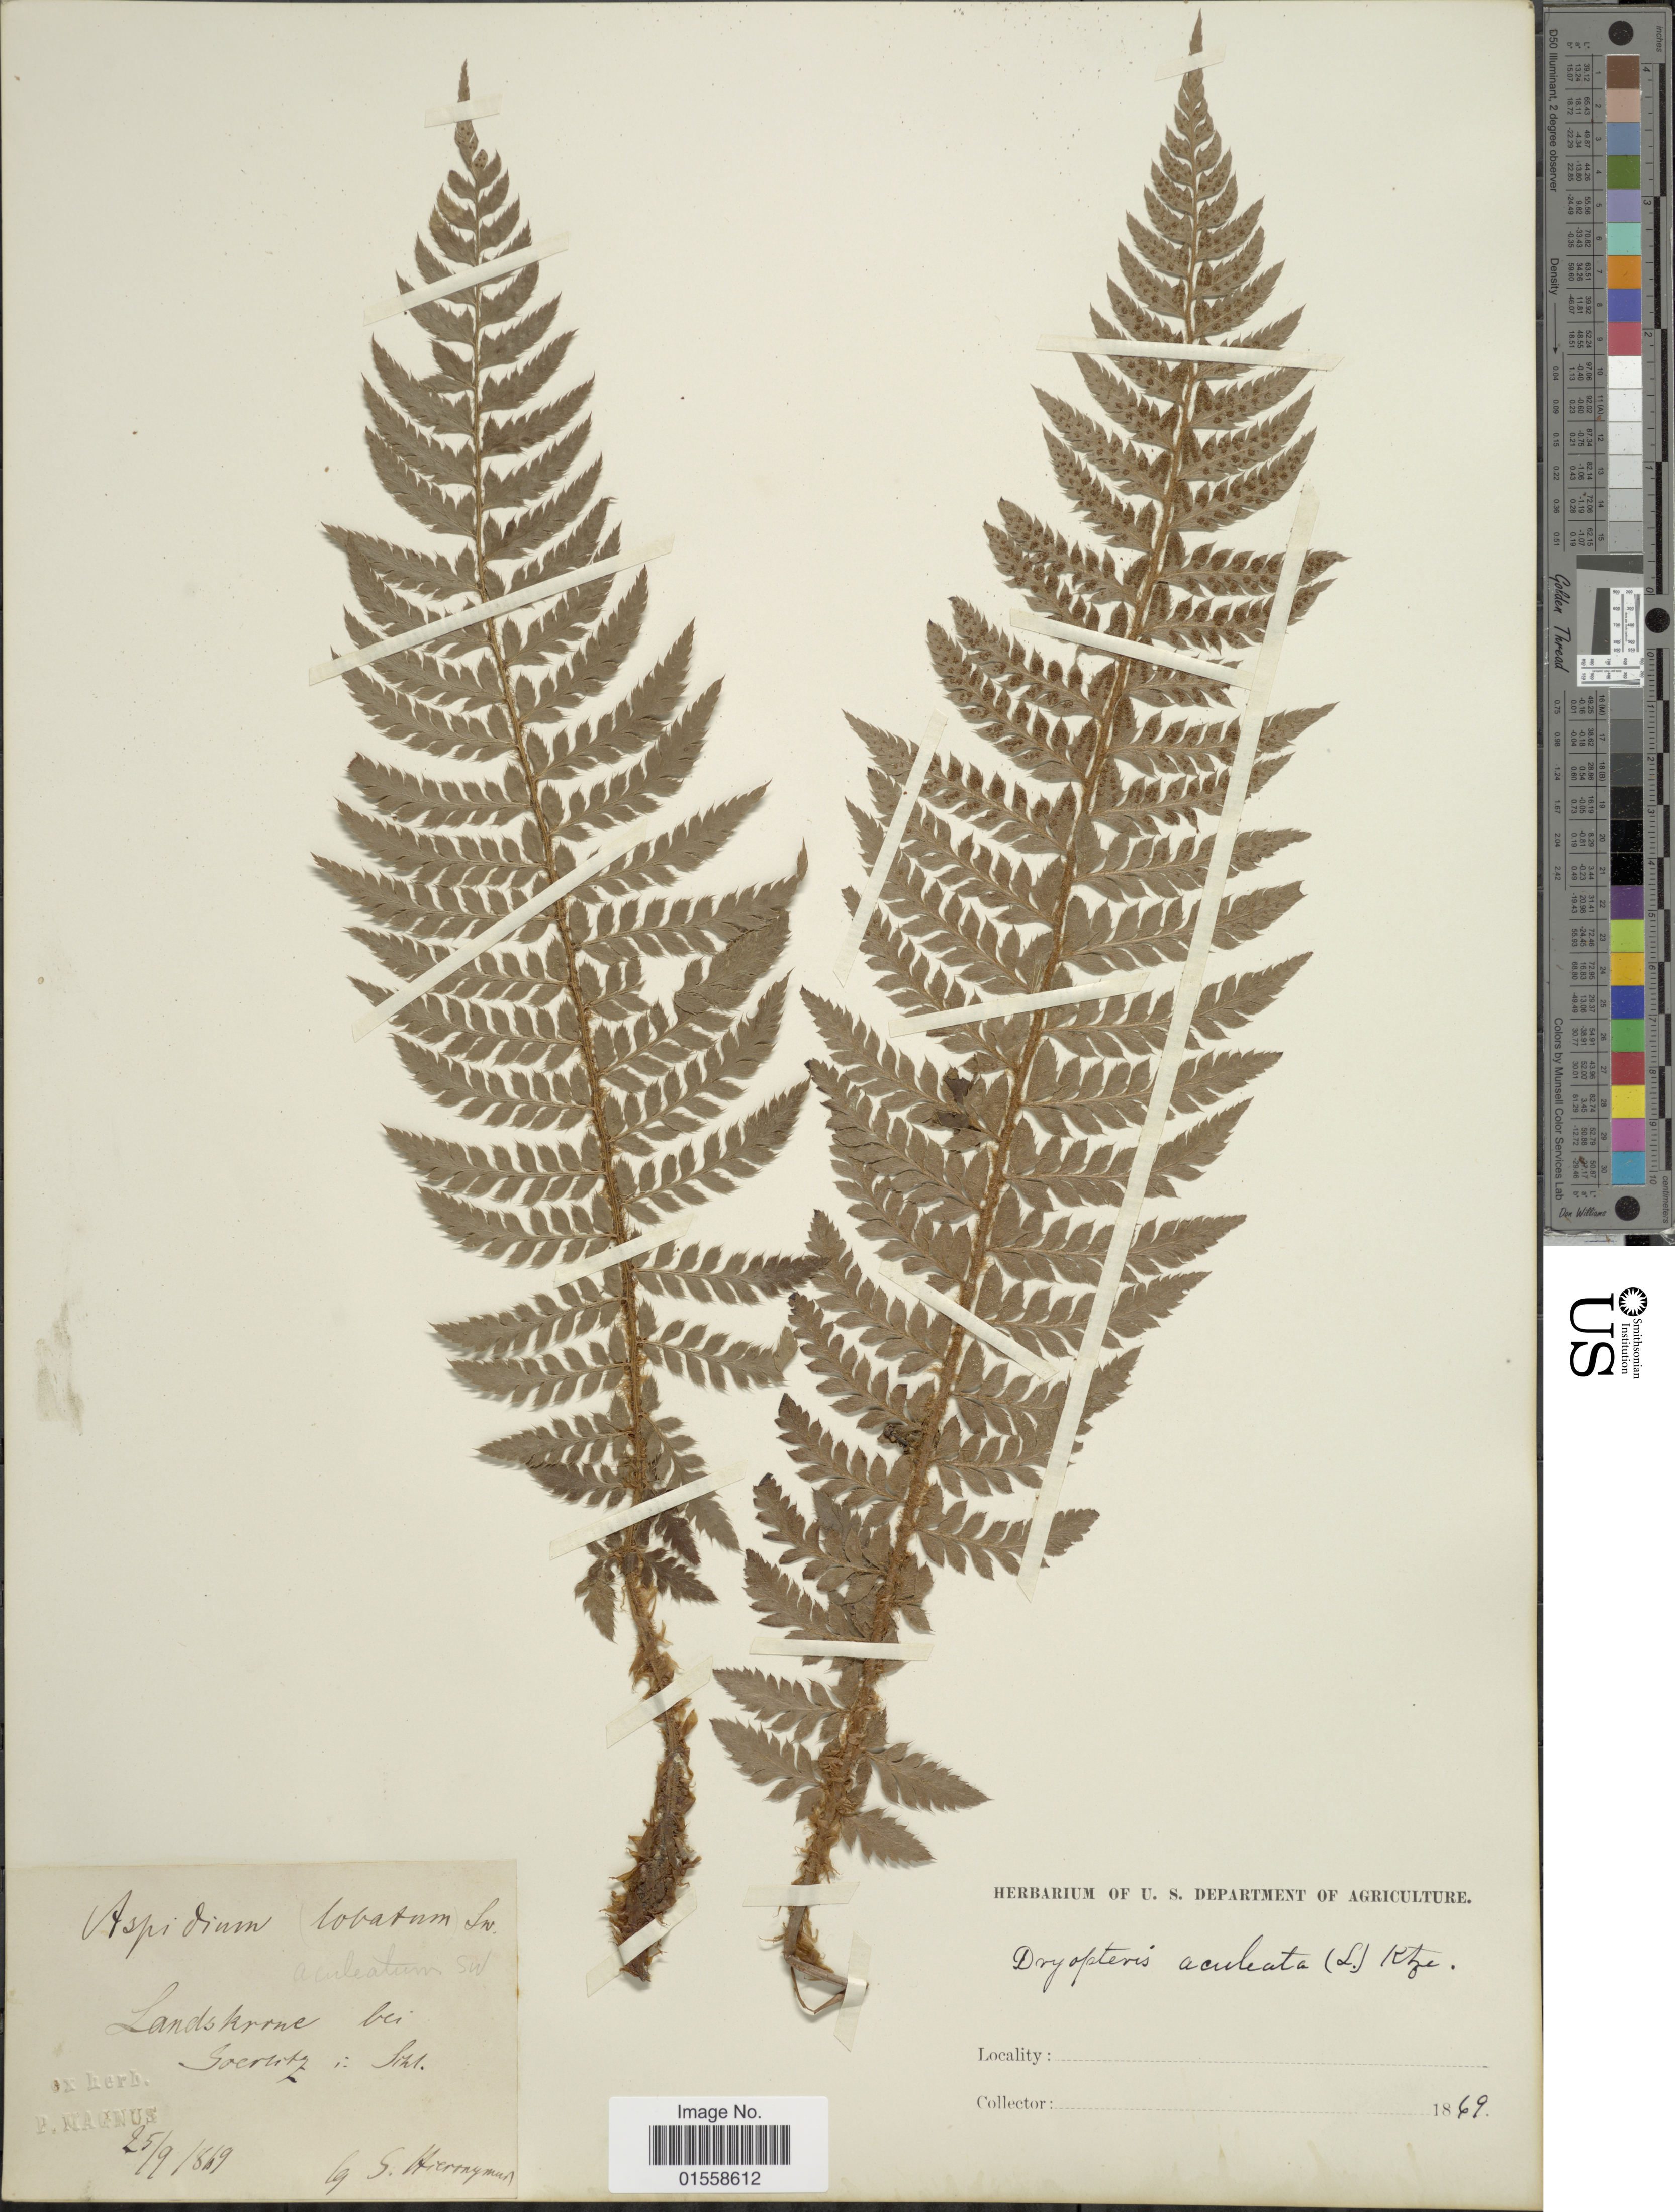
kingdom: Plantae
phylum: Tracheophyta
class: Polypodiopsida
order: Polypodiales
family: Dryopteridaceae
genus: Polystichum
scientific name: Polystichum aculeatum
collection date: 1869-09-25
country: Germany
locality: Landskrrne bei Goeritz.